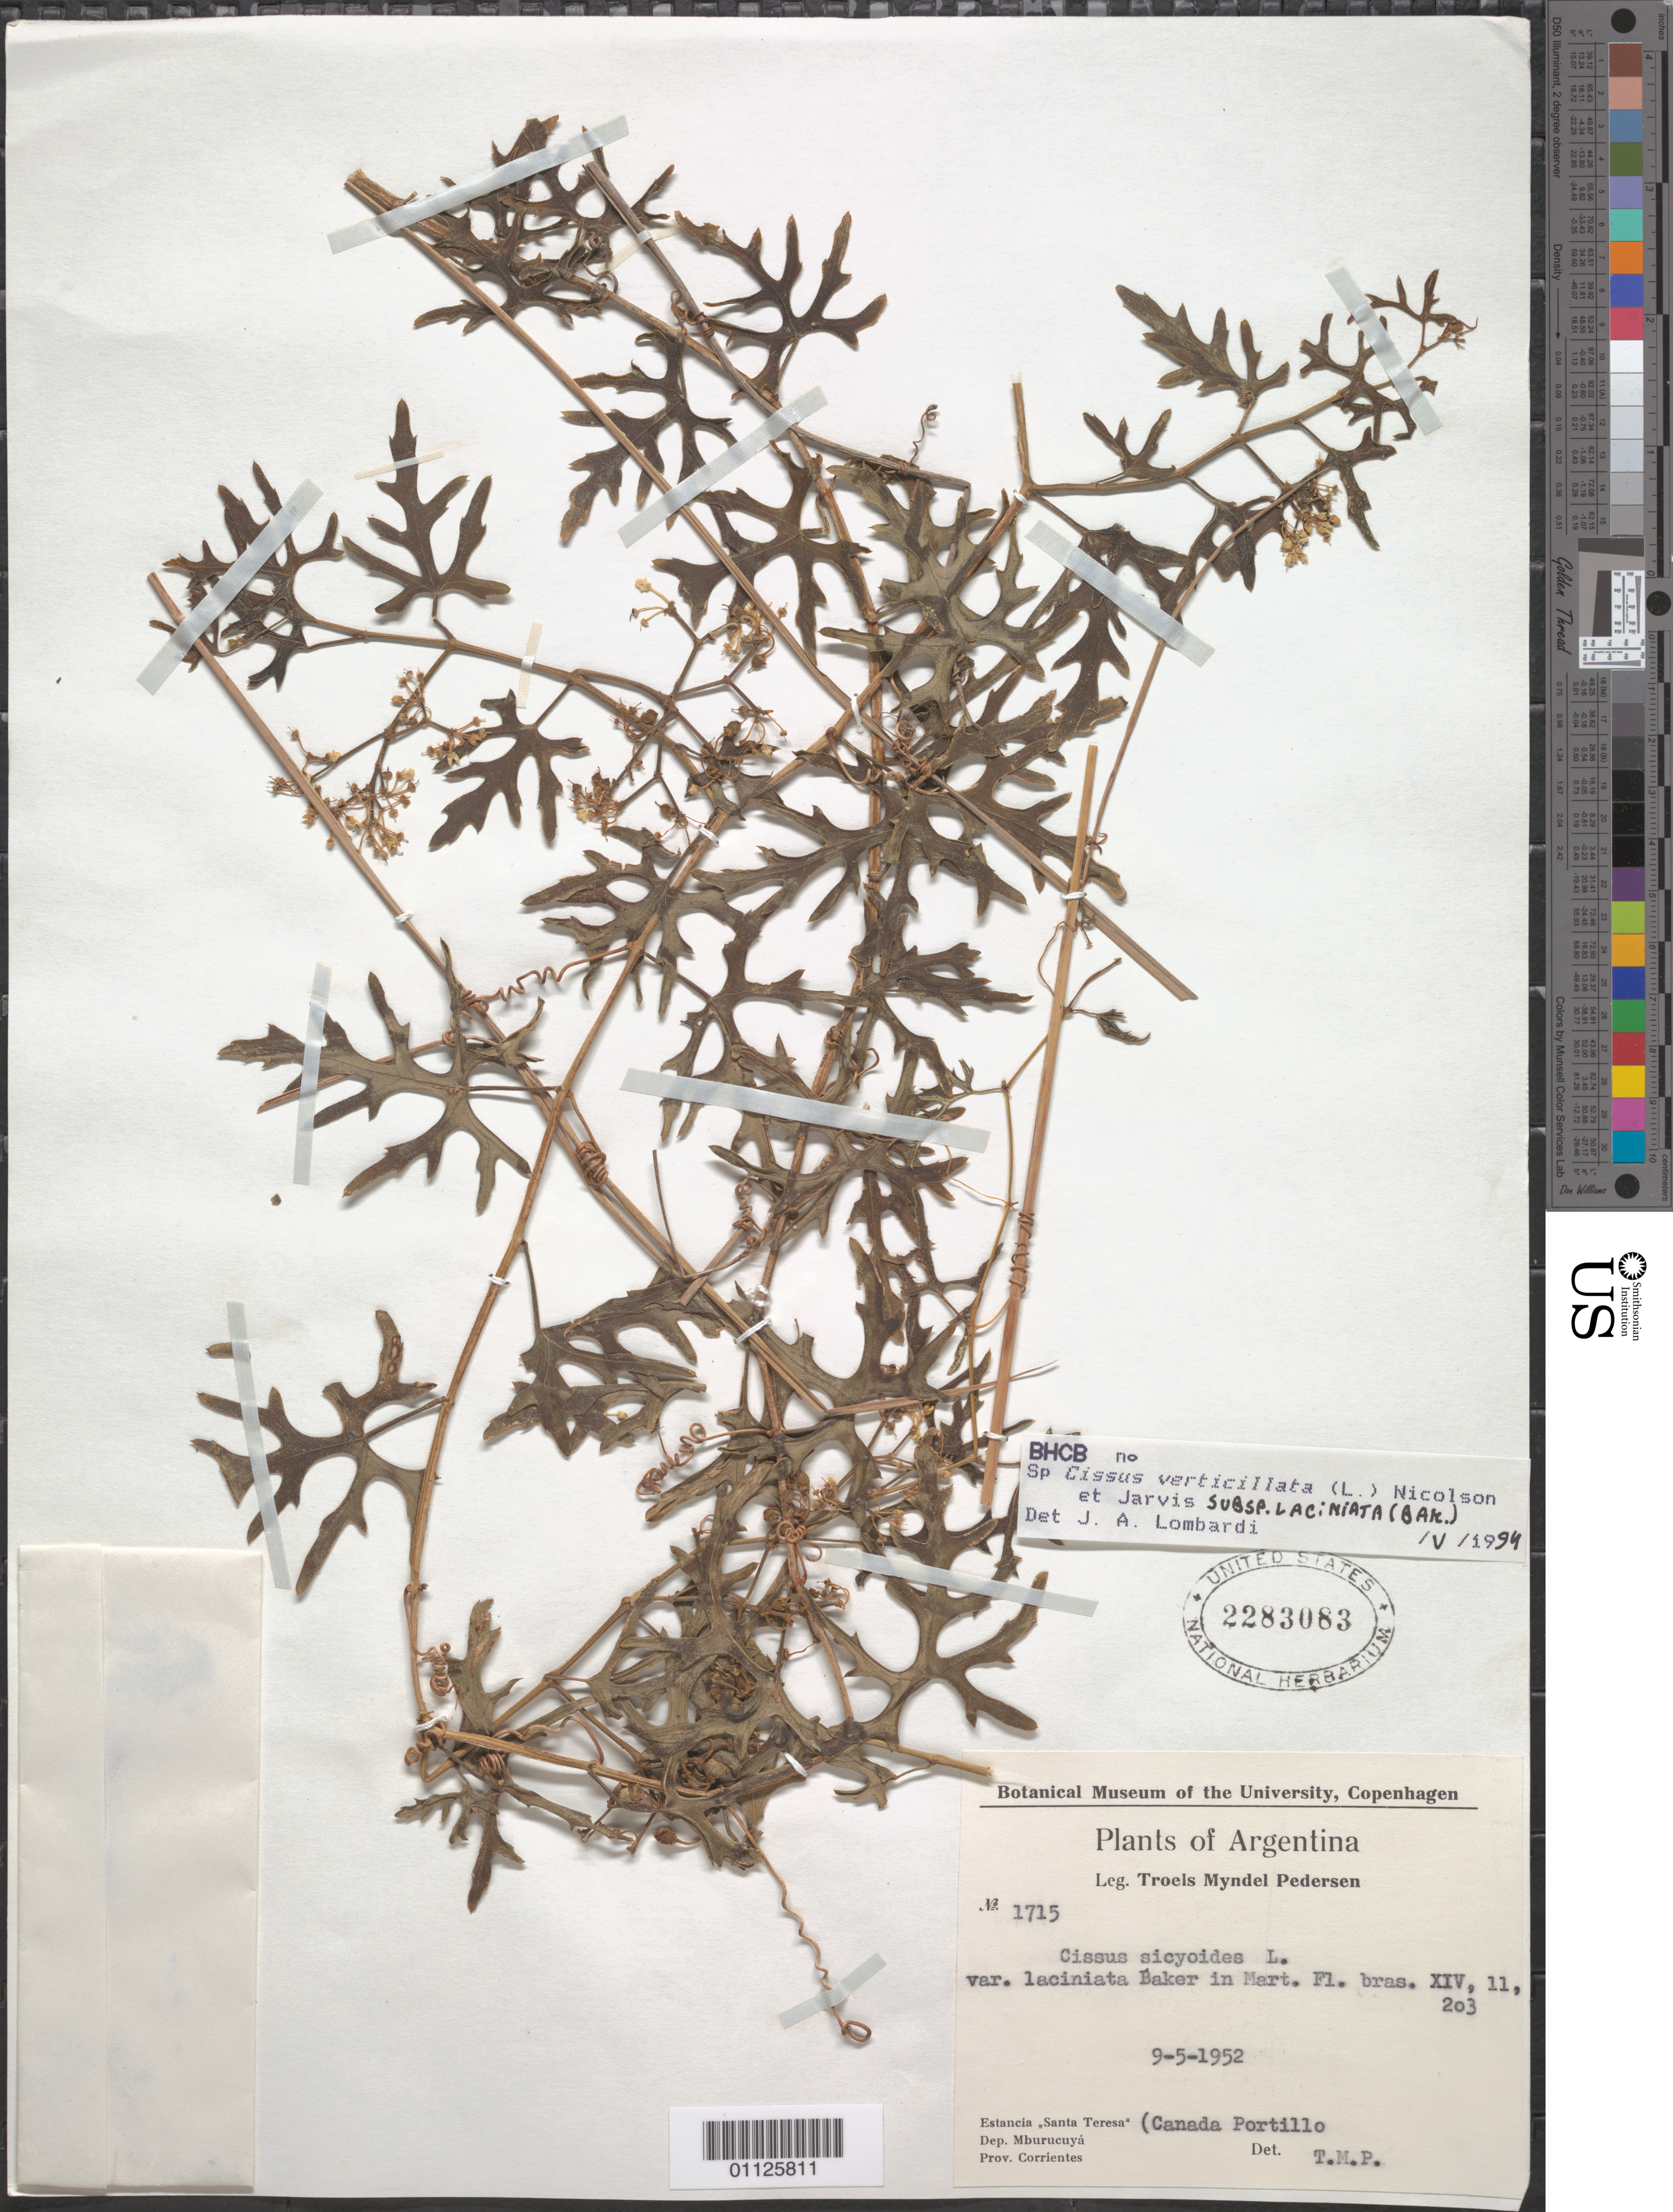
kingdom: Plantae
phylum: Tracheophyta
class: Magnoliopsida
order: Vitales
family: Vitaceae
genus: Cissus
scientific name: Cissus verticillata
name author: (L.) Nicolson & C.E. Jarvis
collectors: T. M. Pedersen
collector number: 1715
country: Argentina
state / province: Corrientes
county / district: Mburucayá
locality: Estancia "Santa Teresa". Canada Portillo.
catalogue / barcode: US 2283083